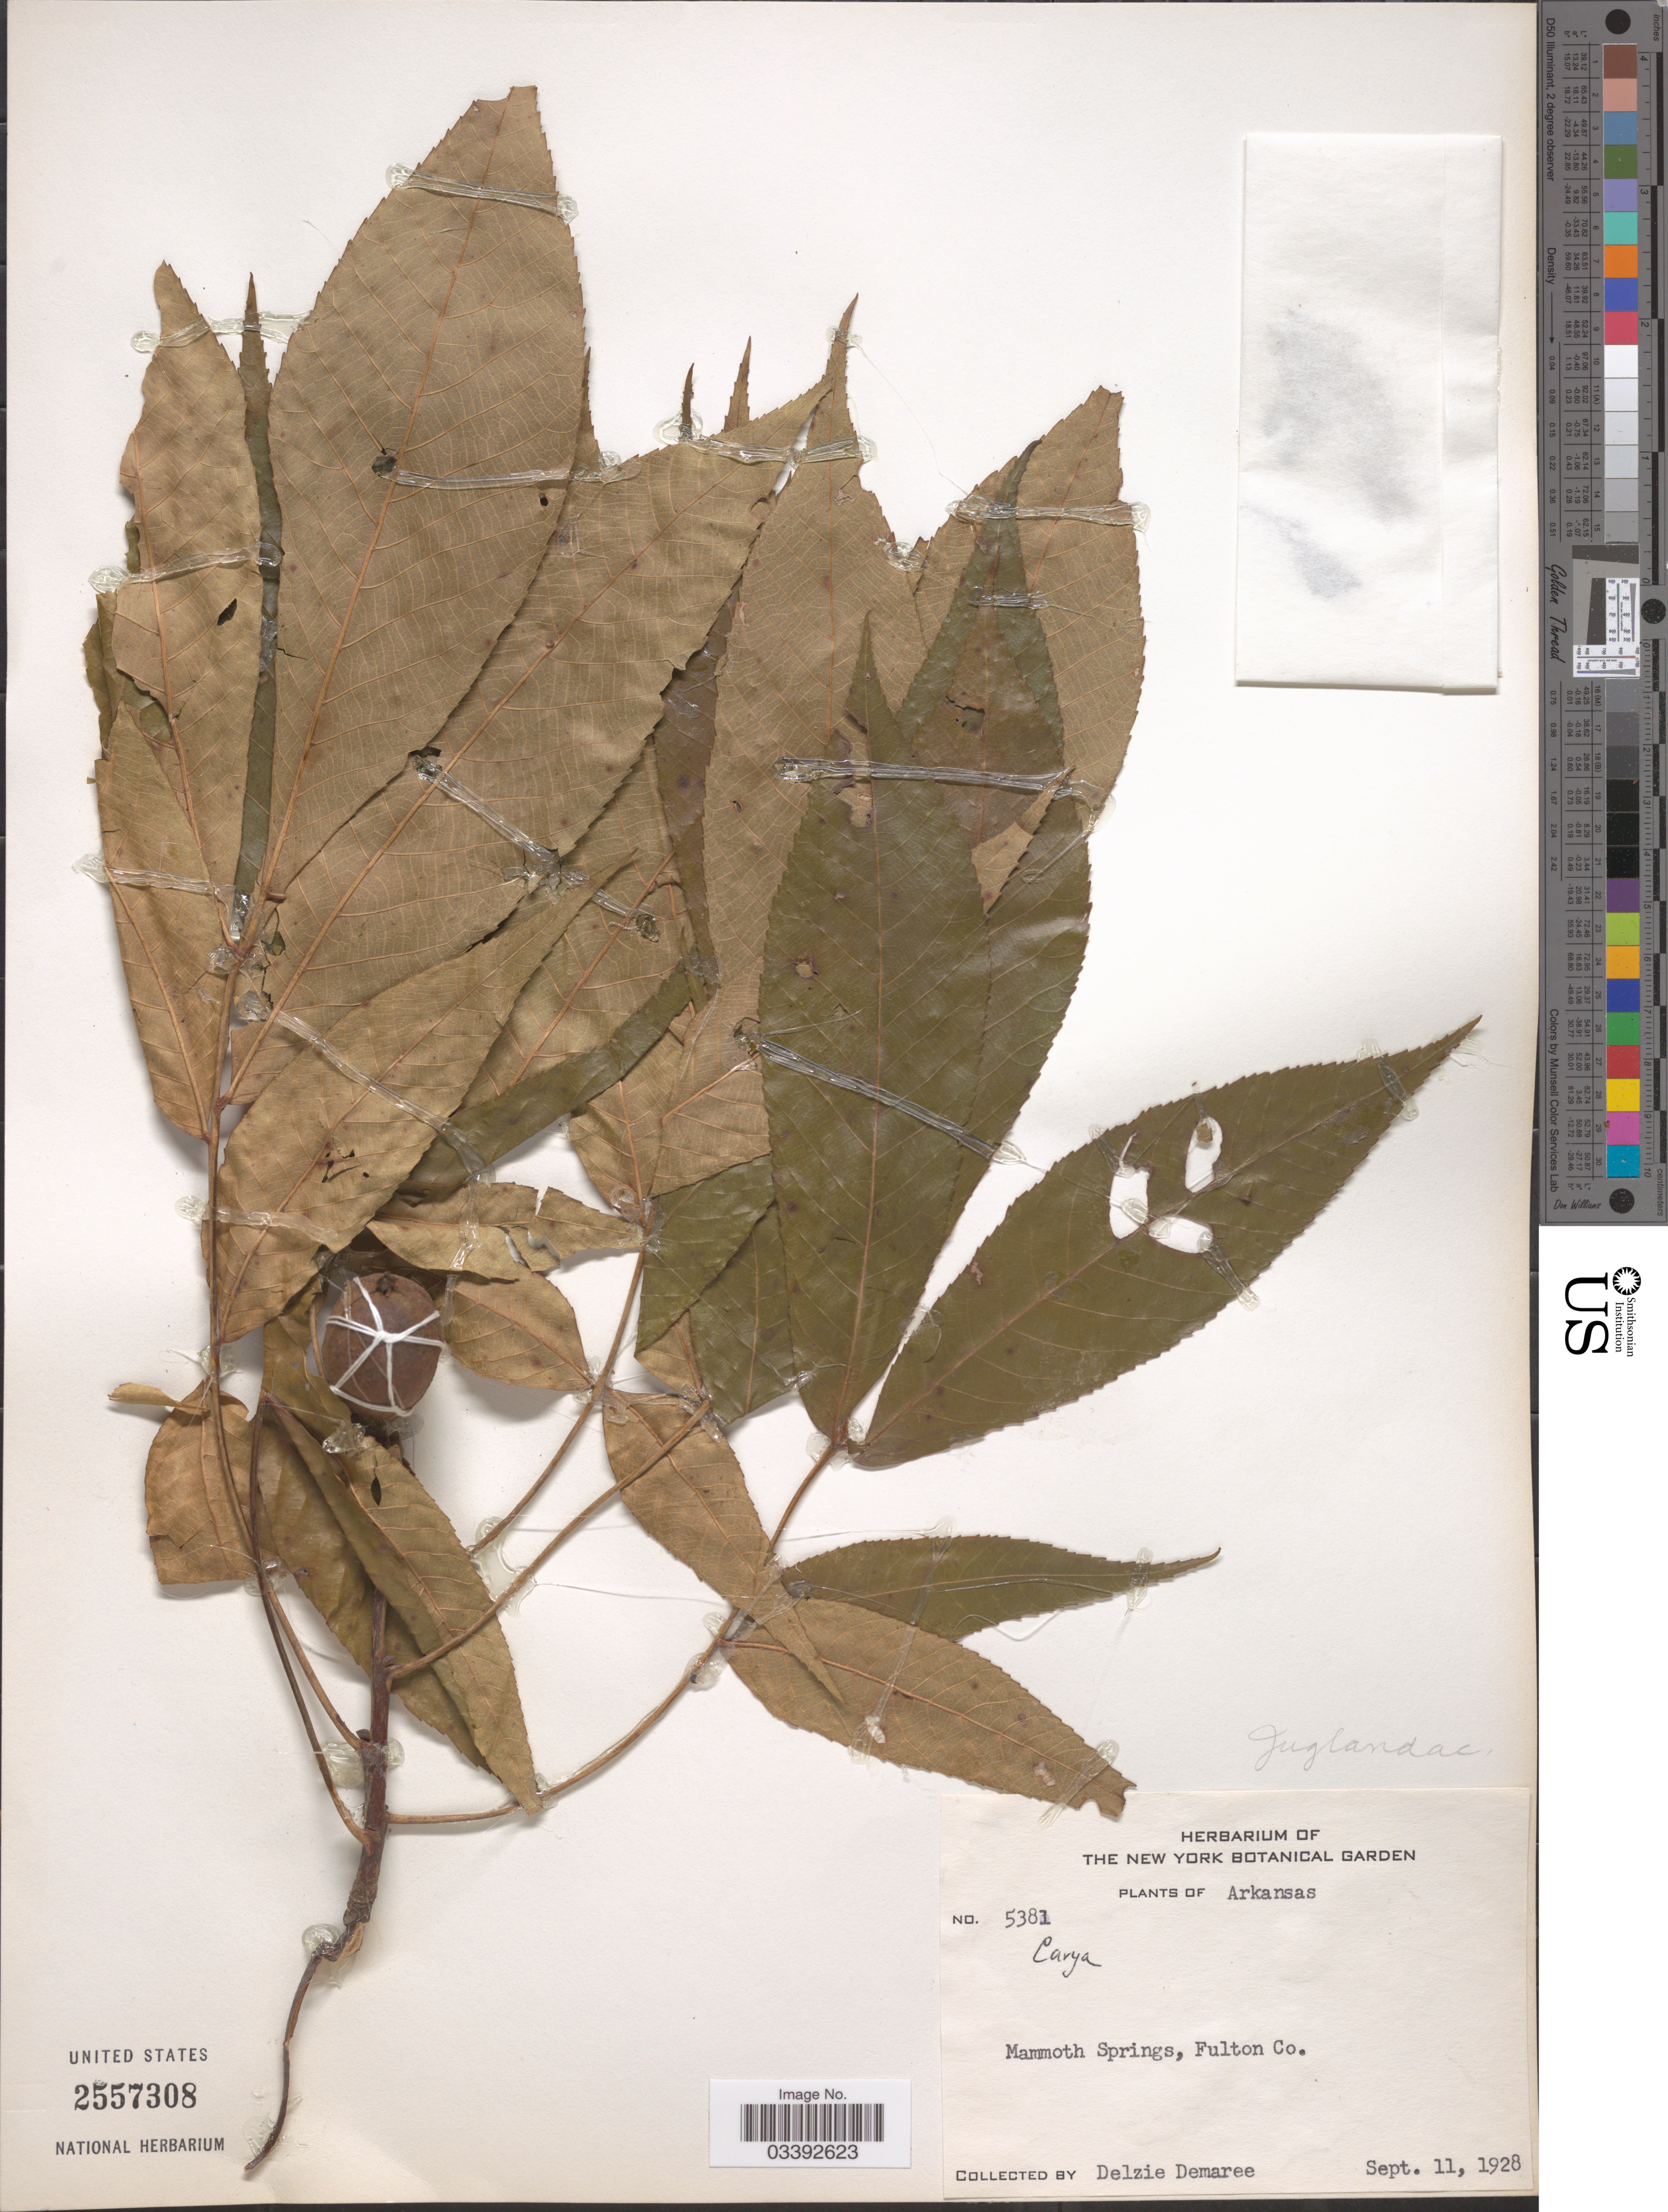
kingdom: Plantae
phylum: Tracheophyta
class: Magnoliopsida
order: Fagales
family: Juglandaceae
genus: Carya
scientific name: Carya sp.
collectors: D. Demaree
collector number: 5381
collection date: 1928-09-11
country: United States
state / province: Arkansas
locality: Mammoth Springs, Fulton Co.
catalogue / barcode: US 2557308